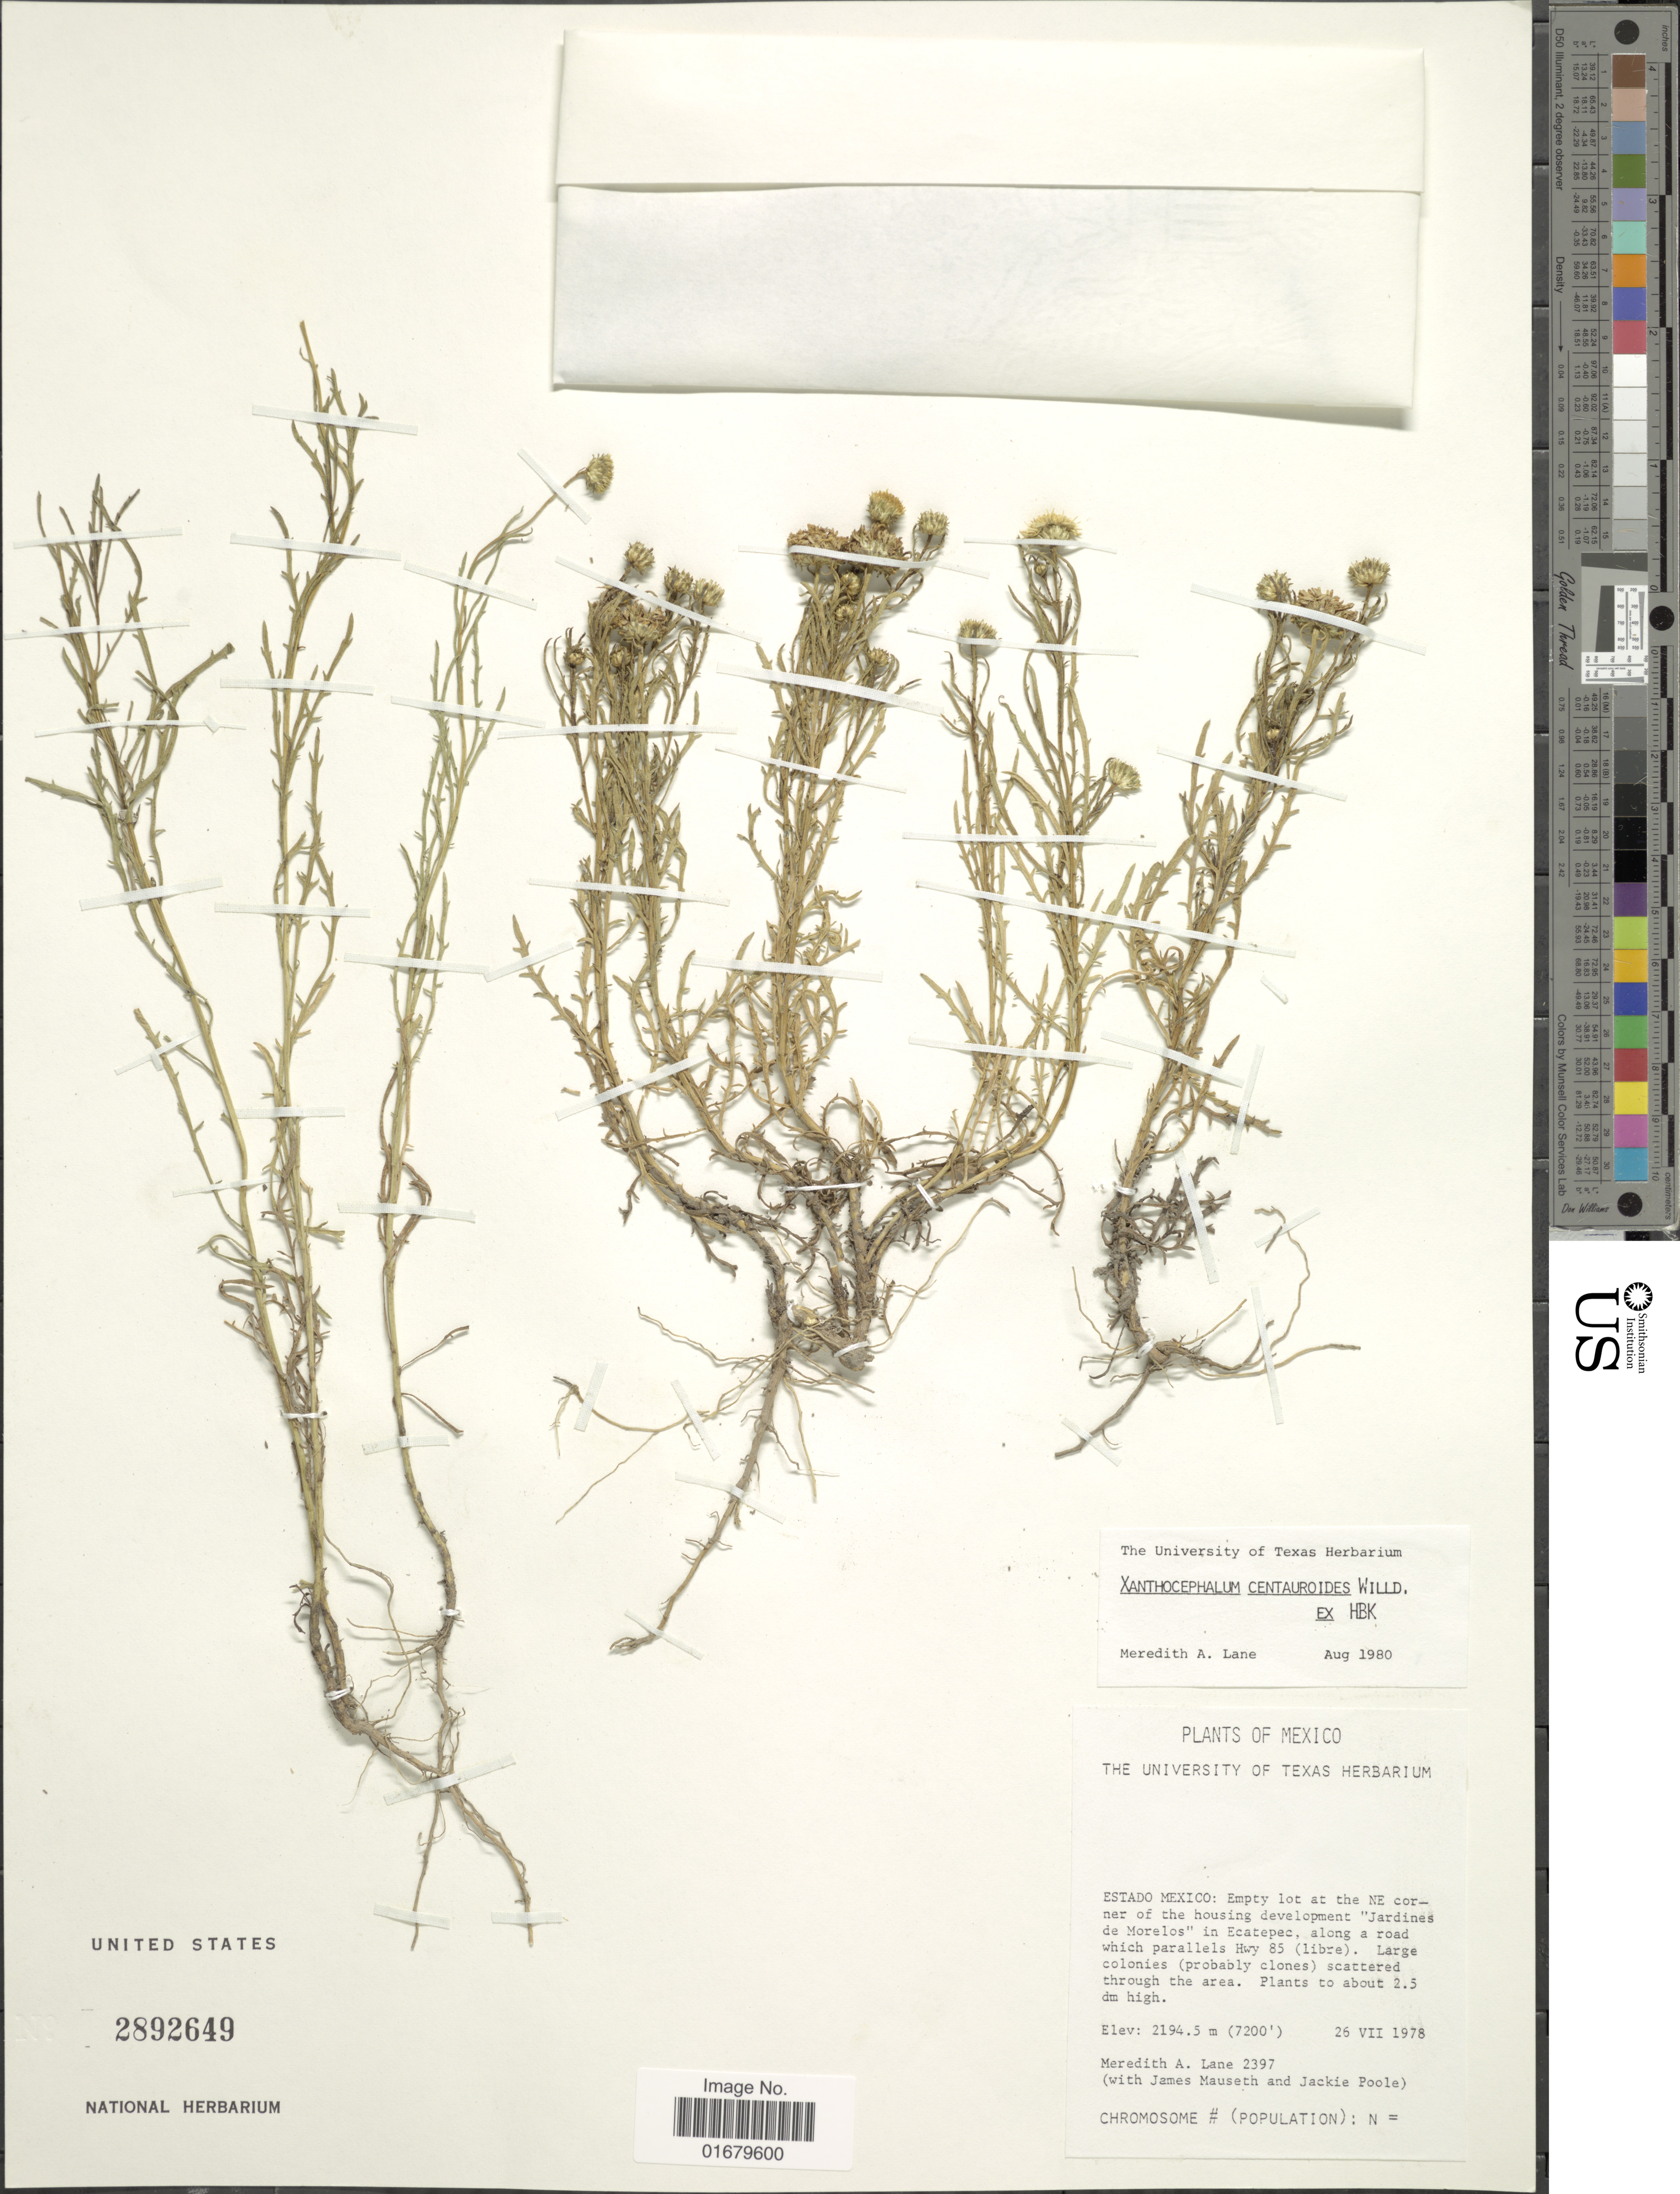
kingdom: Plantae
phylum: Tracheophyta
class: Magnoliopsida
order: Asterales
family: Asteraceae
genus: Xanthocephalum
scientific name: Xanthocephalum centauroides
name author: Willd.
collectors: M. A. Lane, J. Mauseth & J. M. Poole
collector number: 2397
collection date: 1978-07-26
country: Mexico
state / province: México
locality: Empty lot at the NE corner of the housing development "Jardines de Morelos" in Ecatepec, along a road which parallels Hwy 85 (libre). Large colonies (probably clones) scattered through the area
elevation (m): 2194.5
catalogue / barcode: US 2892649